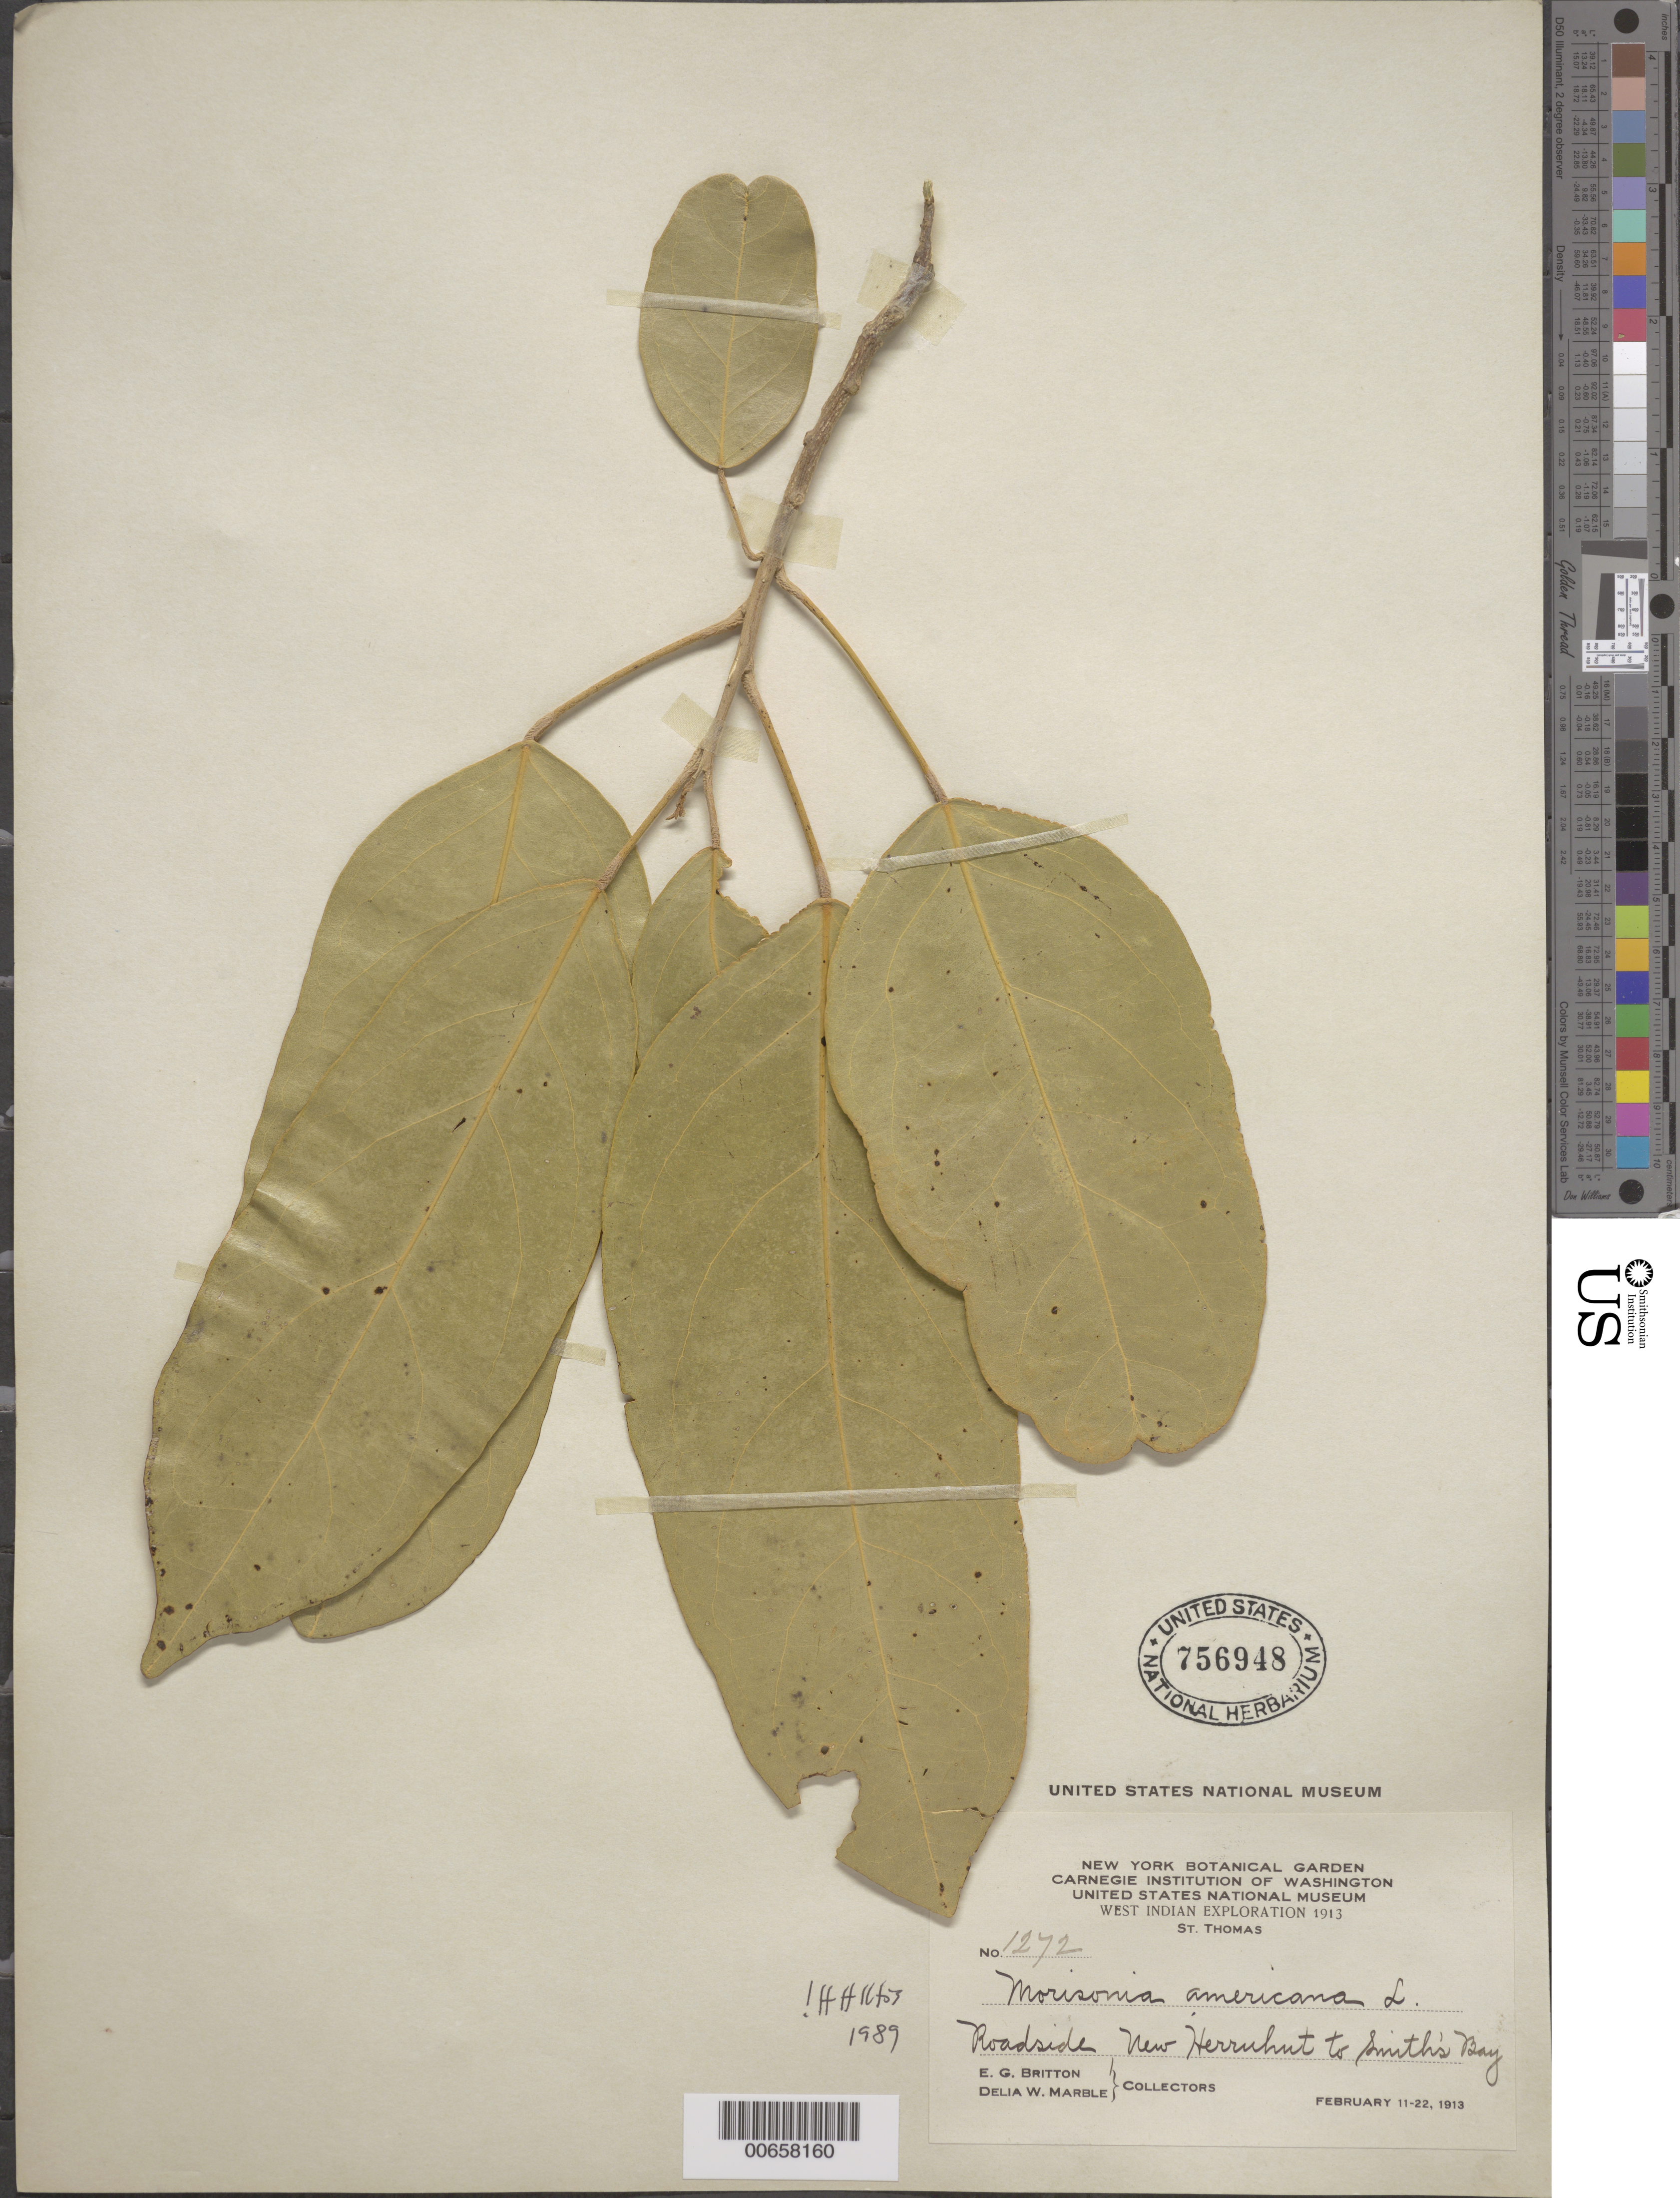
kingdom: Plantae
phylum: Tracheophyta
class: Magnoliopsida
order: Brassicales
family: Capparaceae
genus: Morisonia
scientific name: Morisonia americana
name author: L.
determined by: Iltis, Hugh Hellmut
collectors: E. G. Britton & D. W. Marble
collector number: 1272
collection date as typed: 11 Feb 1913 to 22 Feb 1913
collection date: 1913-02-11/1913-02-22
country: U.S. Virgin Islands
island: St. Thomas Island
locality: New Herruhut to Smith's Bay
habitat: Roadside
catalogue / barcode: US 756948